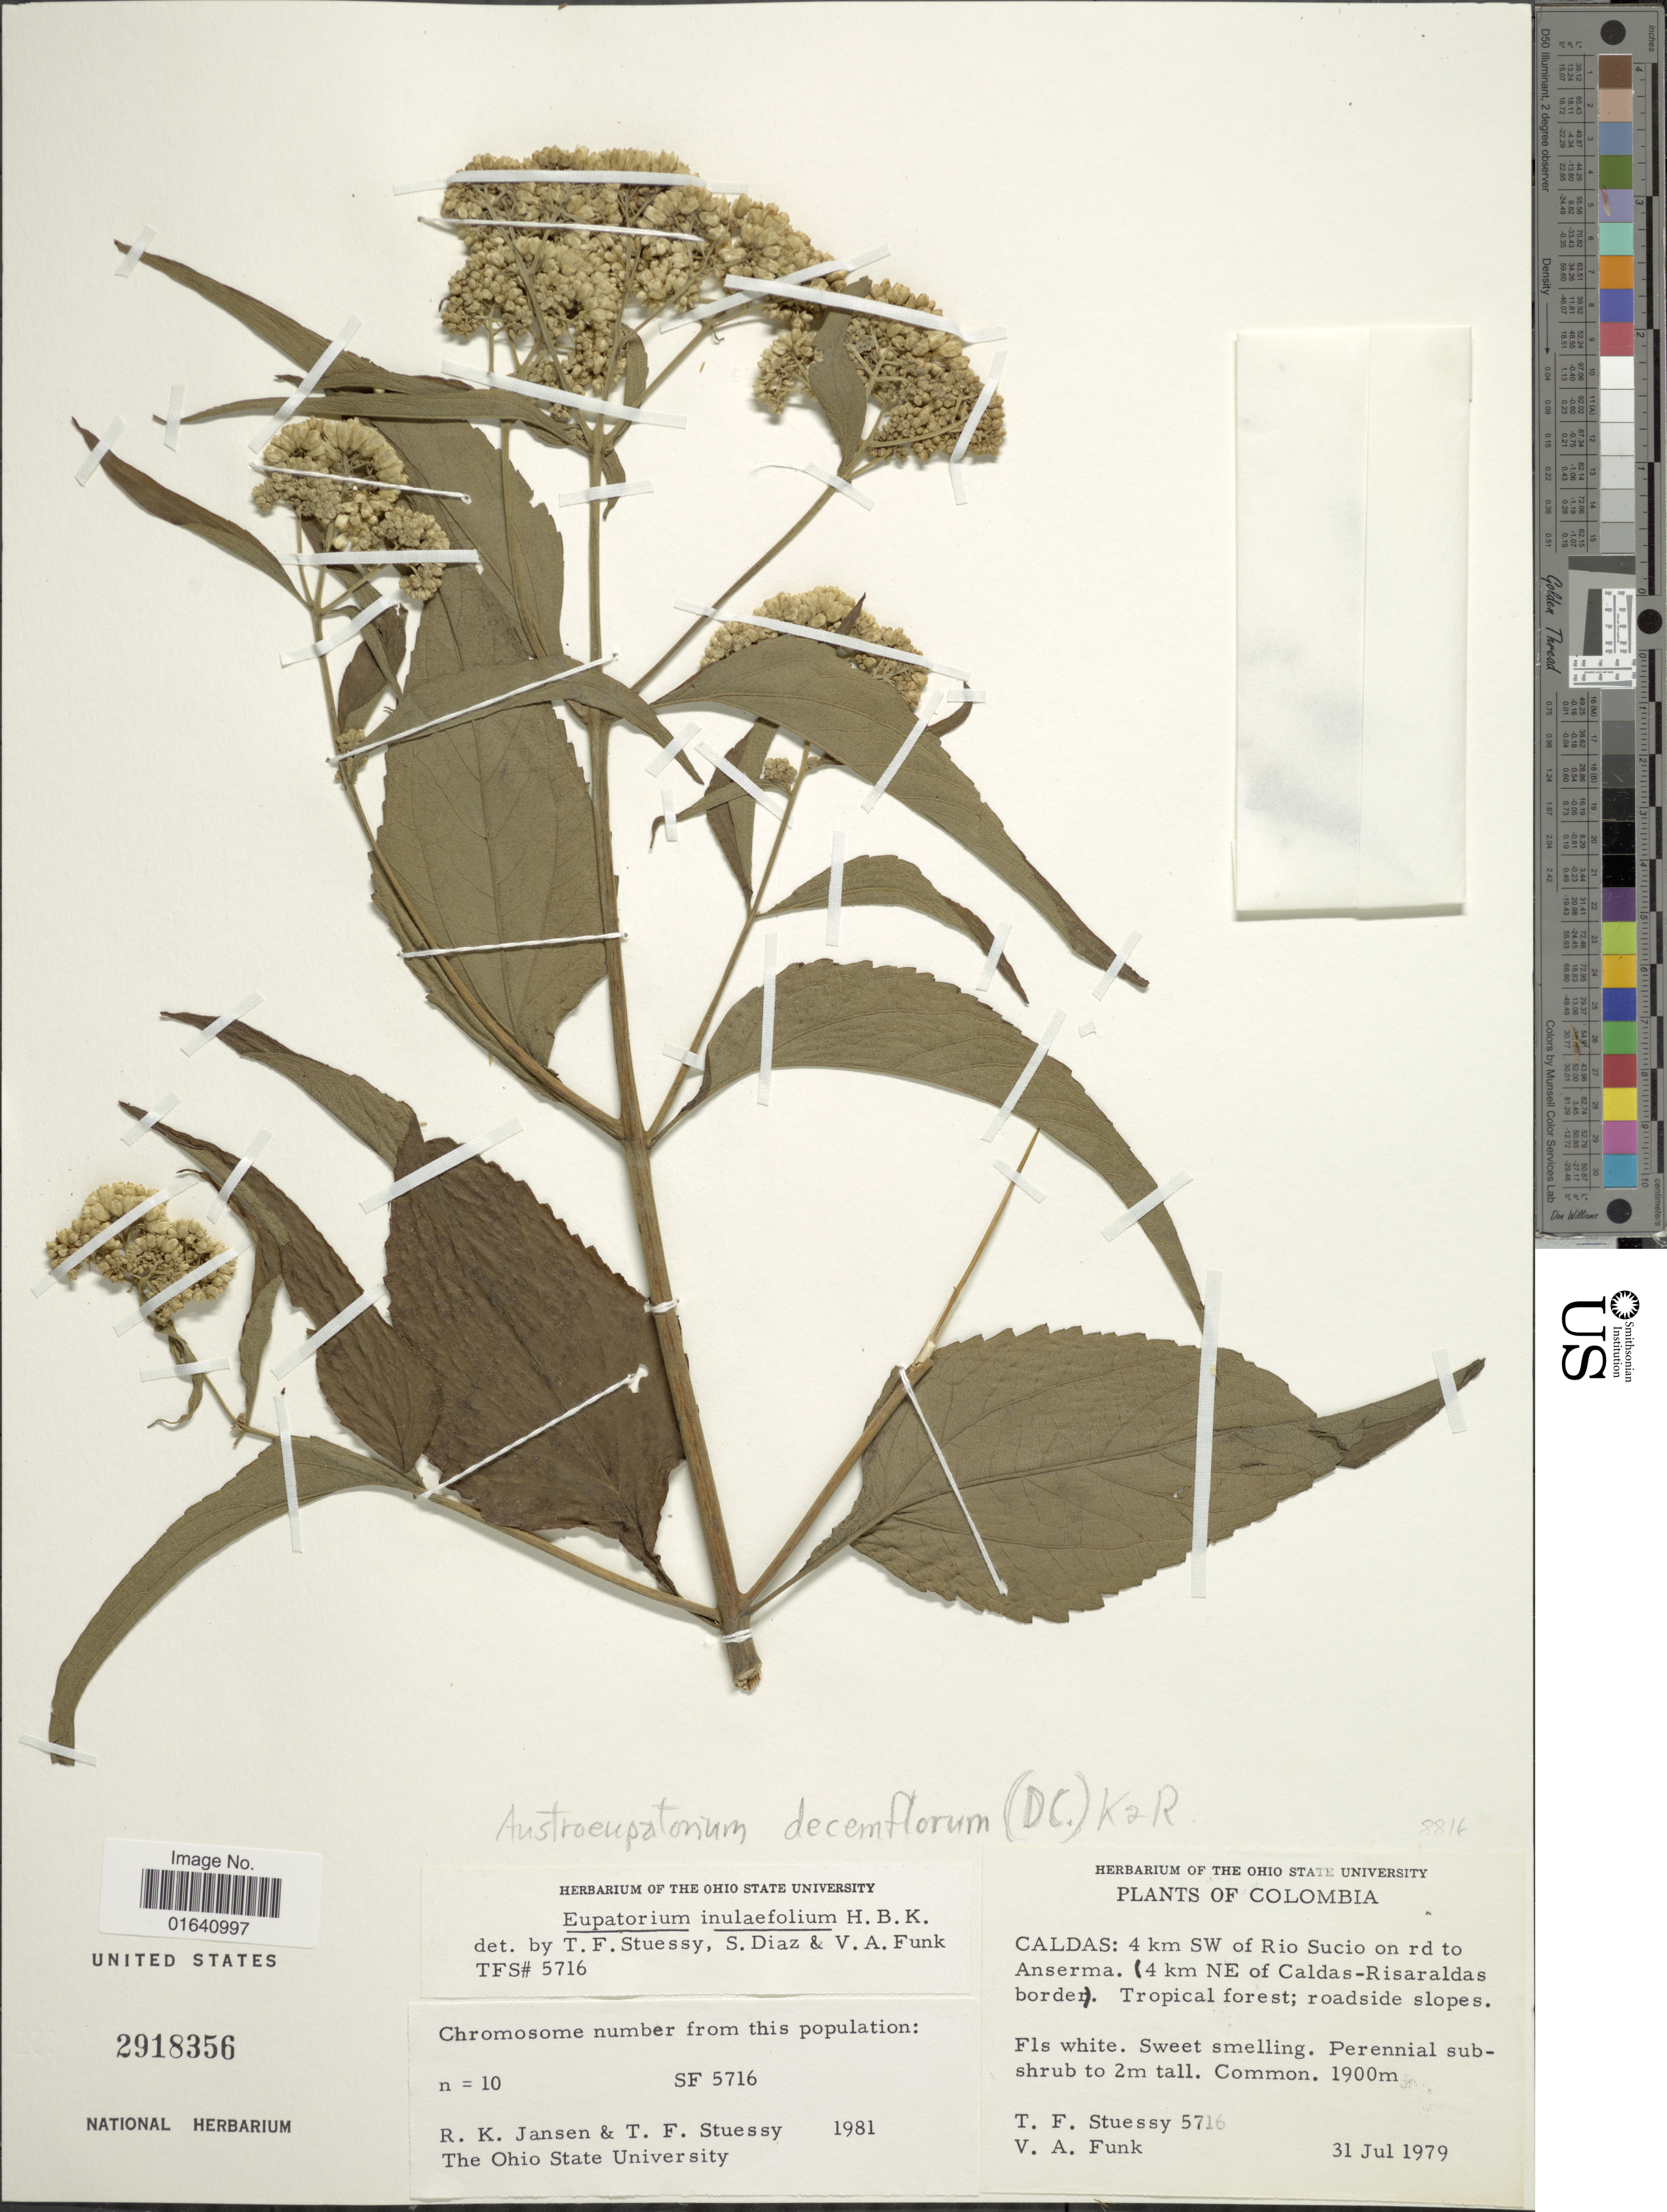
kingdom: Plantae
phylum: Tracheophyta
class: Magnoliopsida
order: Asterales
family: Asteraceae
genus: Austroeupatorium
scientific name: Austroeupatorium decemflorum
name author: (DC.) R.M. King & H. Rob.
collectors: T. Stuessu & V. Funk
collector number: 5716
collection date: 1979-07-31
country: Colombia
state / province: Caldas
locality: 4 km SW of Rio Sucio on rd to Anserna (4 km NE of Caldas-Risaraldas border) Tropical forest; roadside slopes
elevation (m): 1900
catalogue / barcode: US 2918356